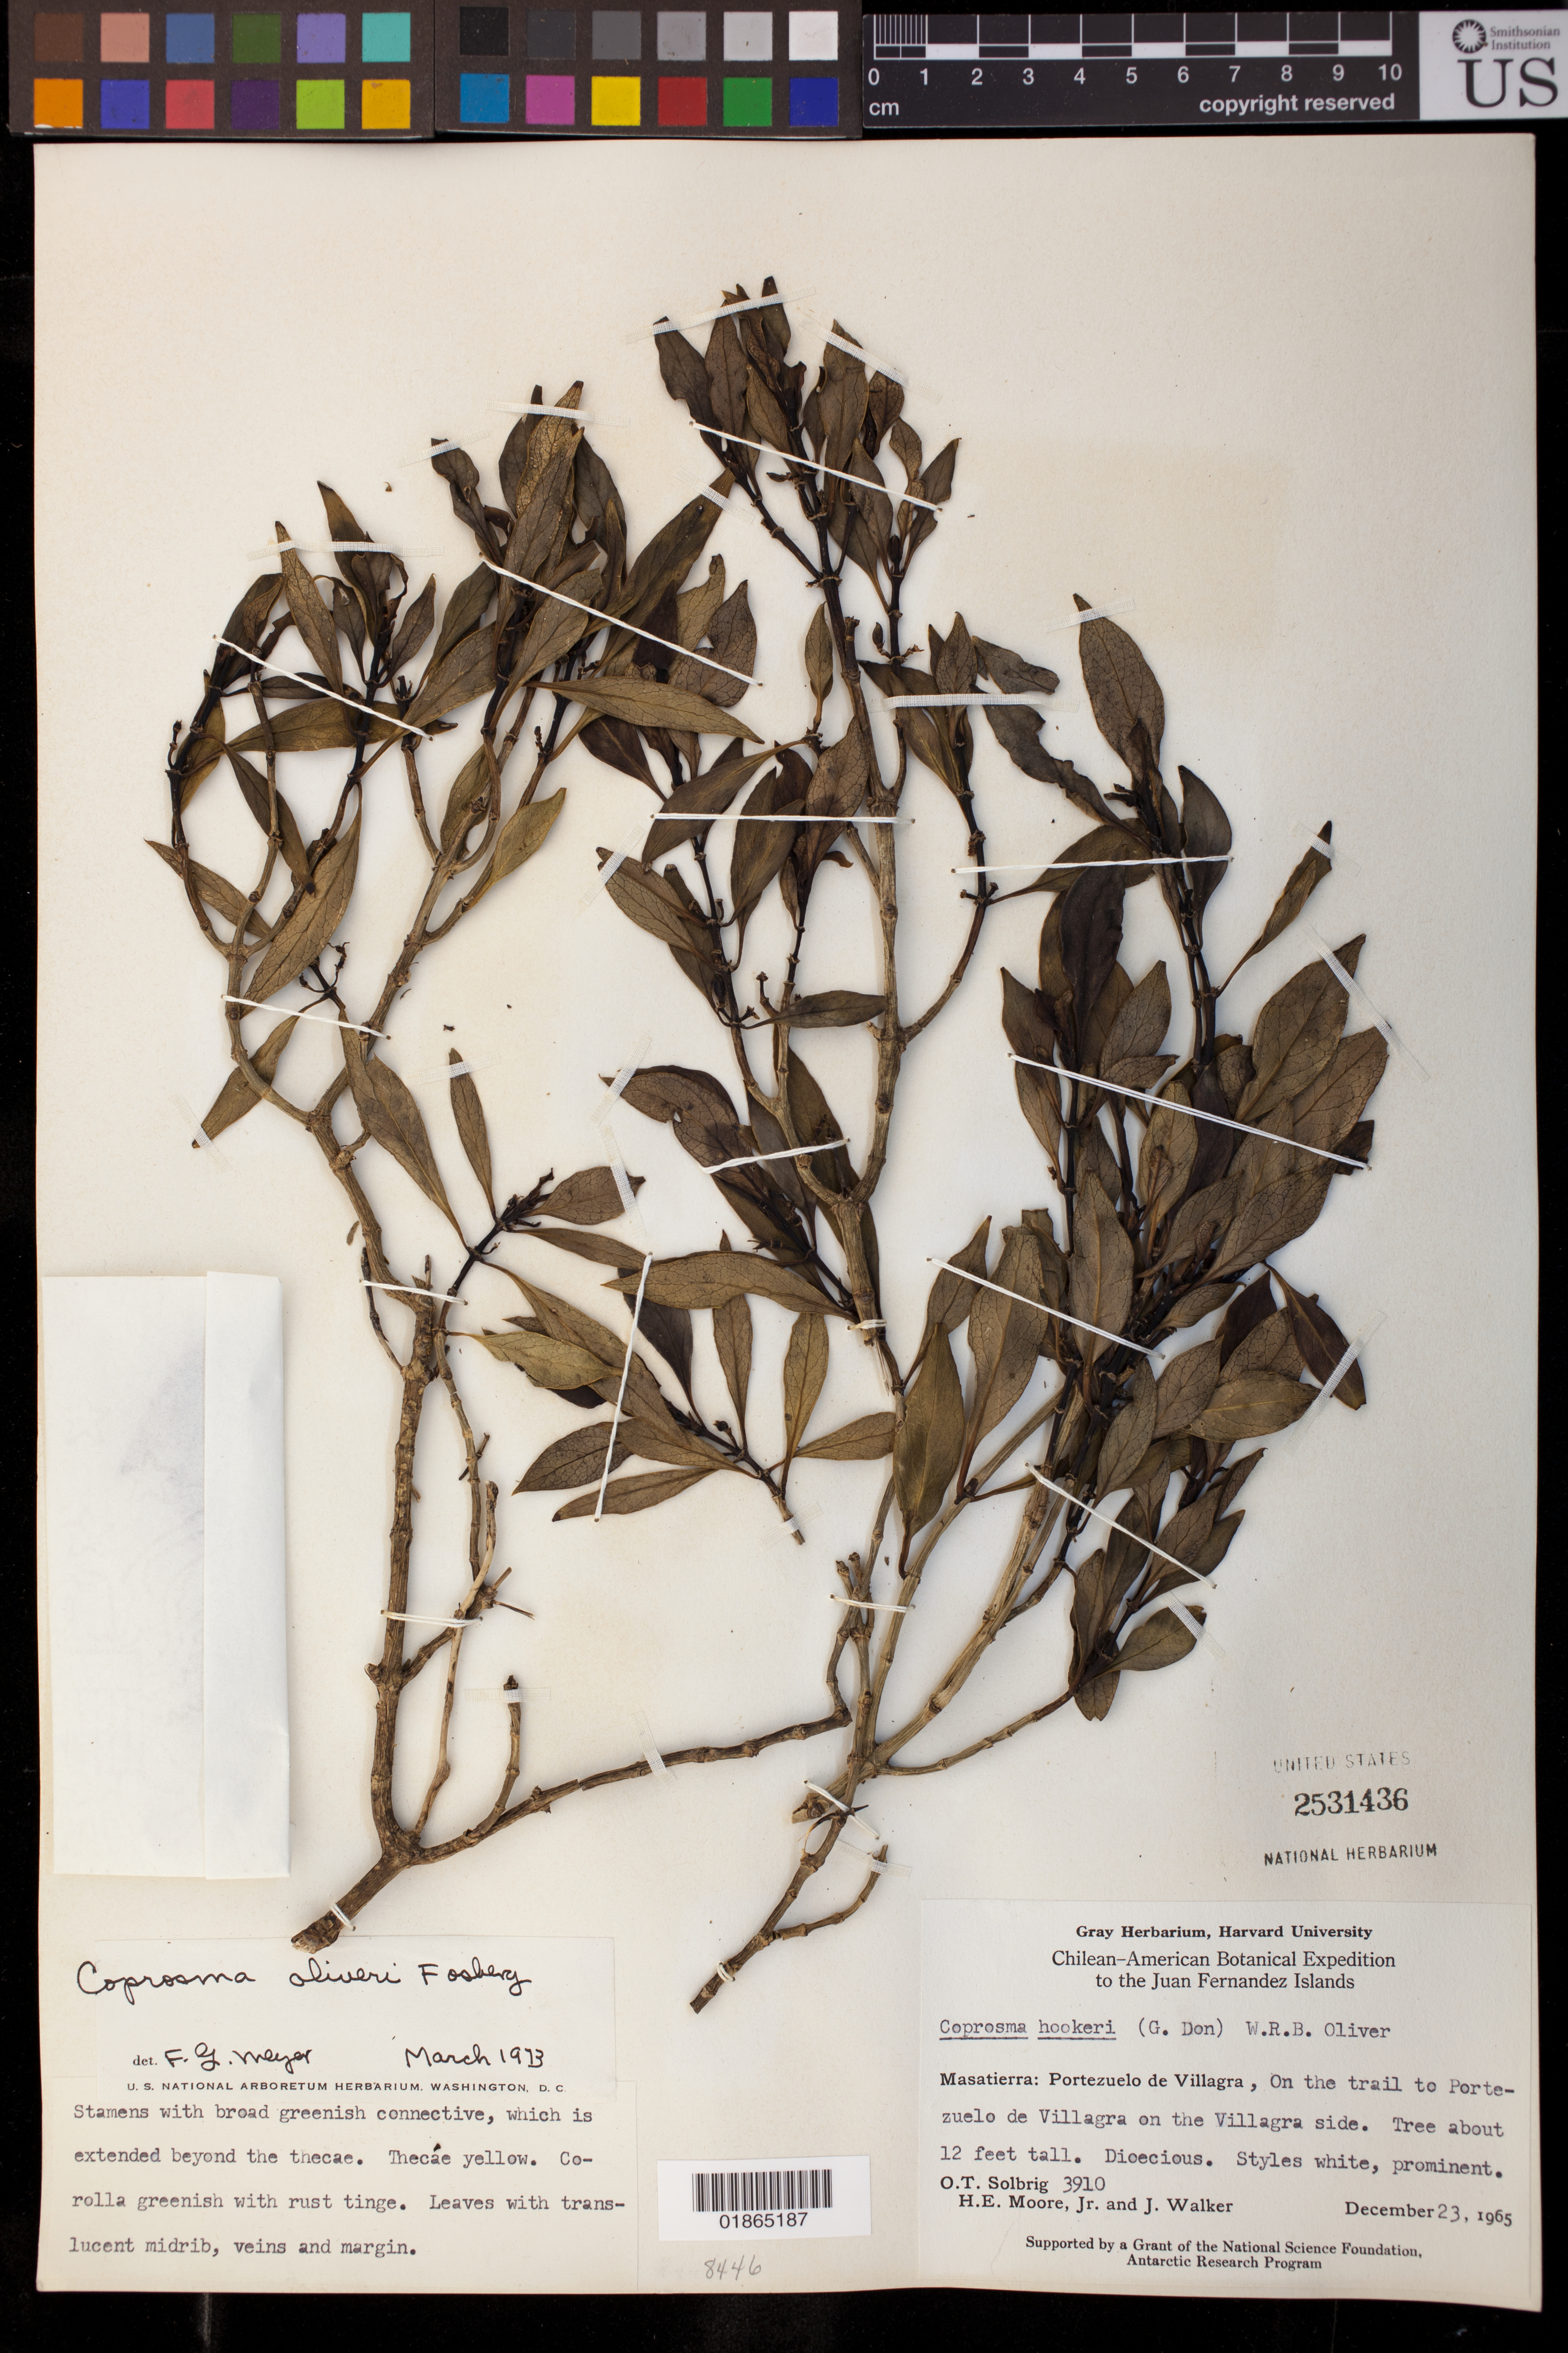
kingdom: Plantae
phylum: Tracheophyta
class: Magnoliopsida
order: Gentianales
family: Rubiaceae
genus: Coprosma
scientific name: Coprosma oliveri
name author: Fosberg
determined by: Meyer, F. G.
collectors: O. T. Solbrig, H. E. Moore & J. Walker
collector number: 3910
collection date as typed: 23 Dec 1965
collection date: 1965-12-23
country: Chile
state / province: Valparaíso (V)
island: Isla Más a Tierra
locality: Portezuelo de Villagra, on the trail to Portezuelo de Villagra on the Villagra side.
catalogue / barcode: US 2531436